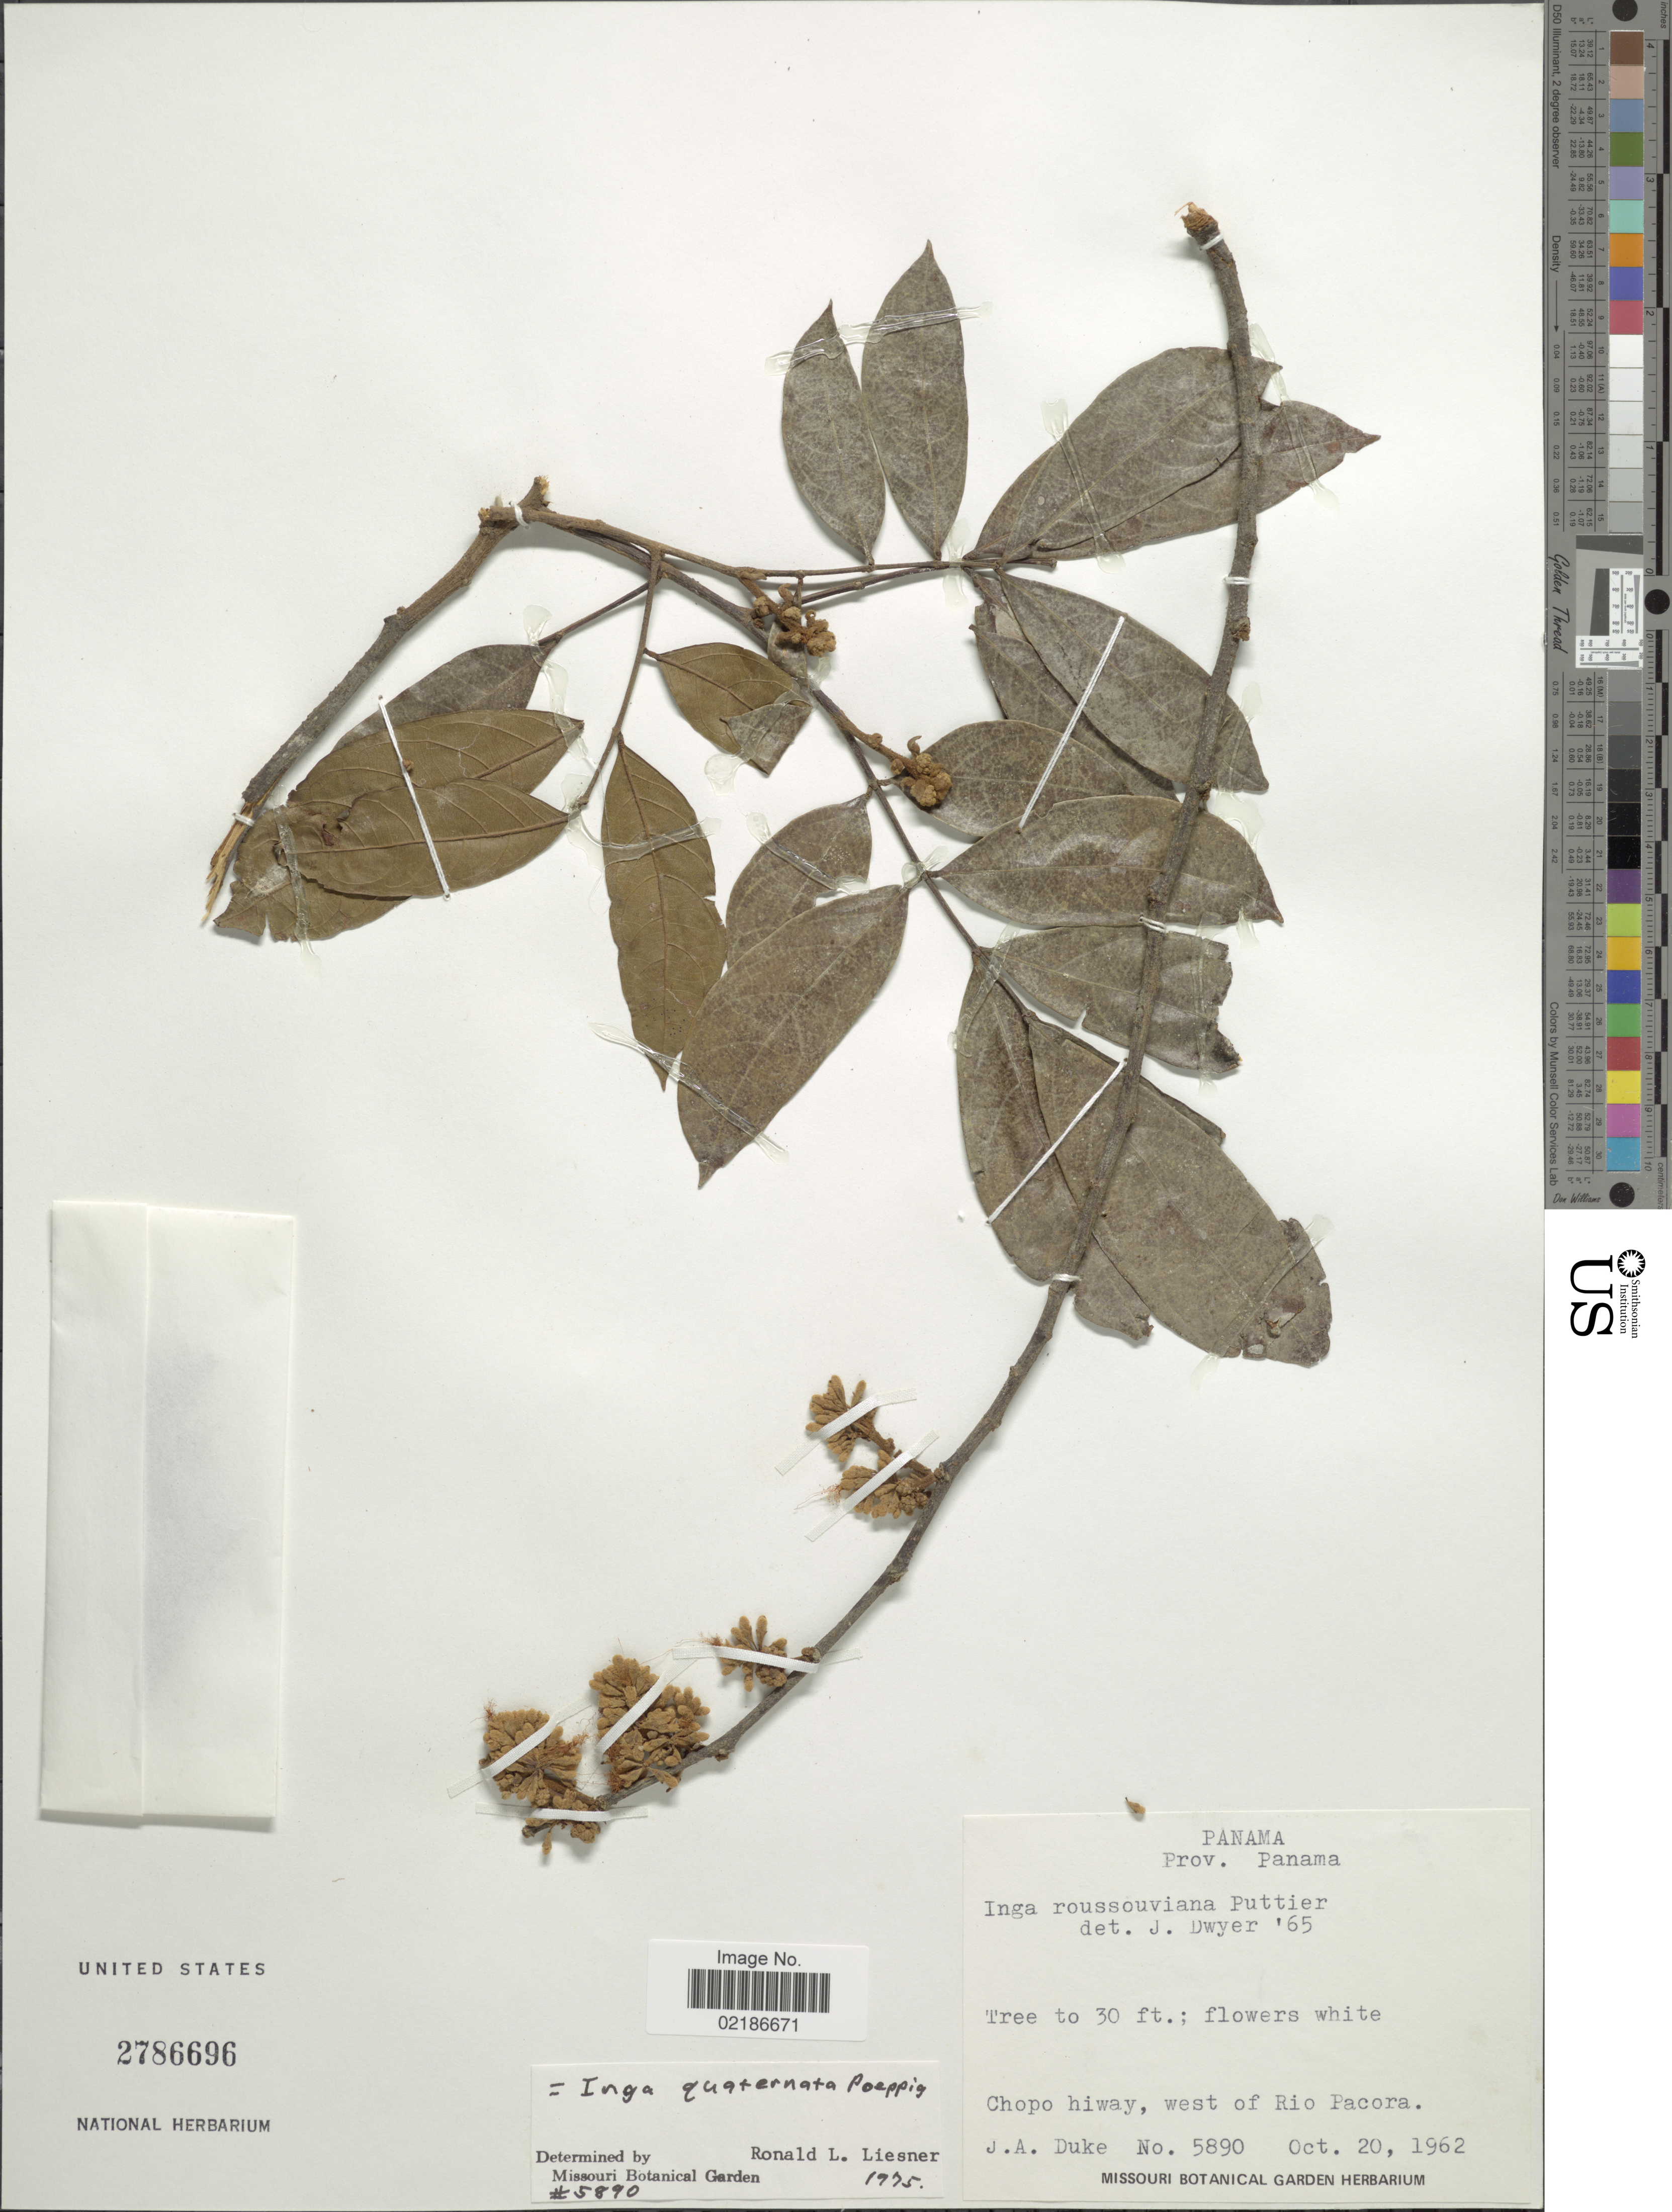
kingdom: Plantae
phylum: Tracheophyta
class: Magnoliopsida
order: Fabales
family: Fabaceae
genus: Inga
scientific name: Inga quaternata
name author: Poepp. & Endl.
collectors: J. A. Duke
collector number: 5890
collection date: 1962-10-20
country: Panama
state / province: Panamá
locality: Chopo Highway, west of Rio Pacora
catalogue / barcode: US 2786696